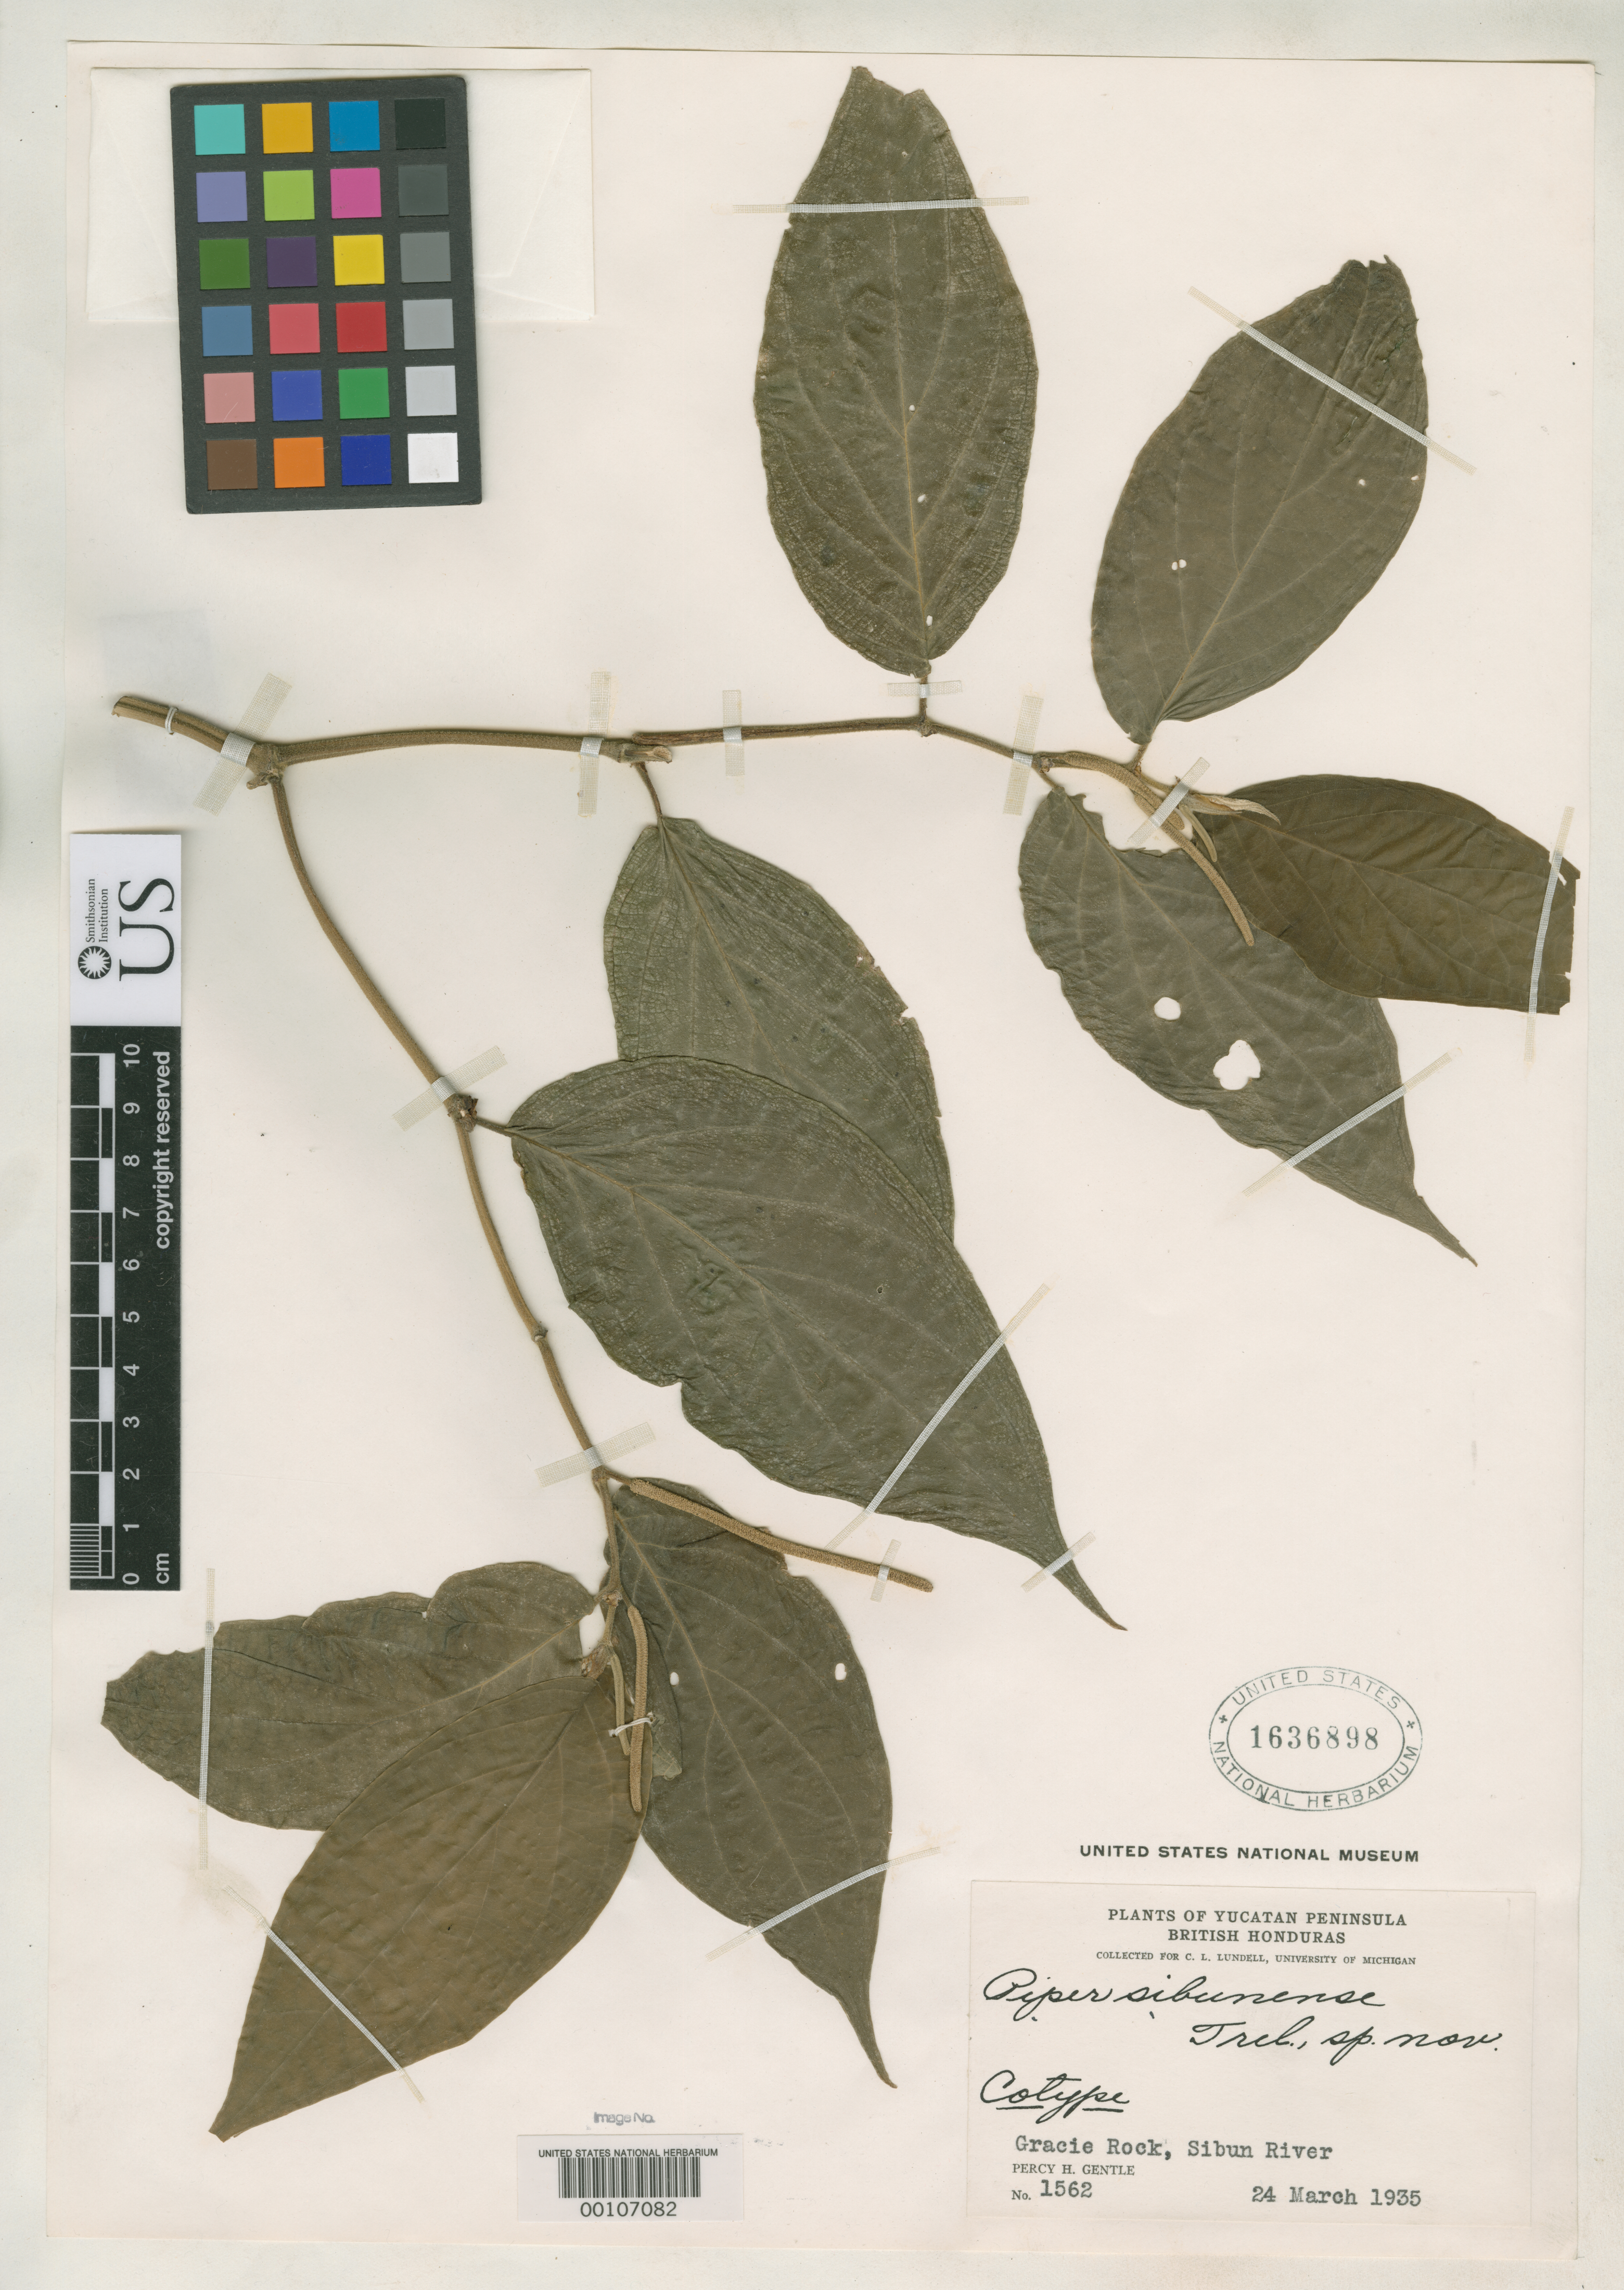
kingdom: Plantae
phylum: Tracheophyta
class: Magnoliopsida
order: Piperales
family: Piperaceae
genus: Piper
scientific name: Piper sibunense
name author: Trel. ex Standl.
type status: Isotype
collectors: P. H. Gentle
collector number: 1562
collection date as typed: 24 Mar 1935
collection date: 1935-03-24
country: Belize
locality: Yucatan Peninsula, Gracie Rock, Sibun River.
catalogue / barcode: US 1636898